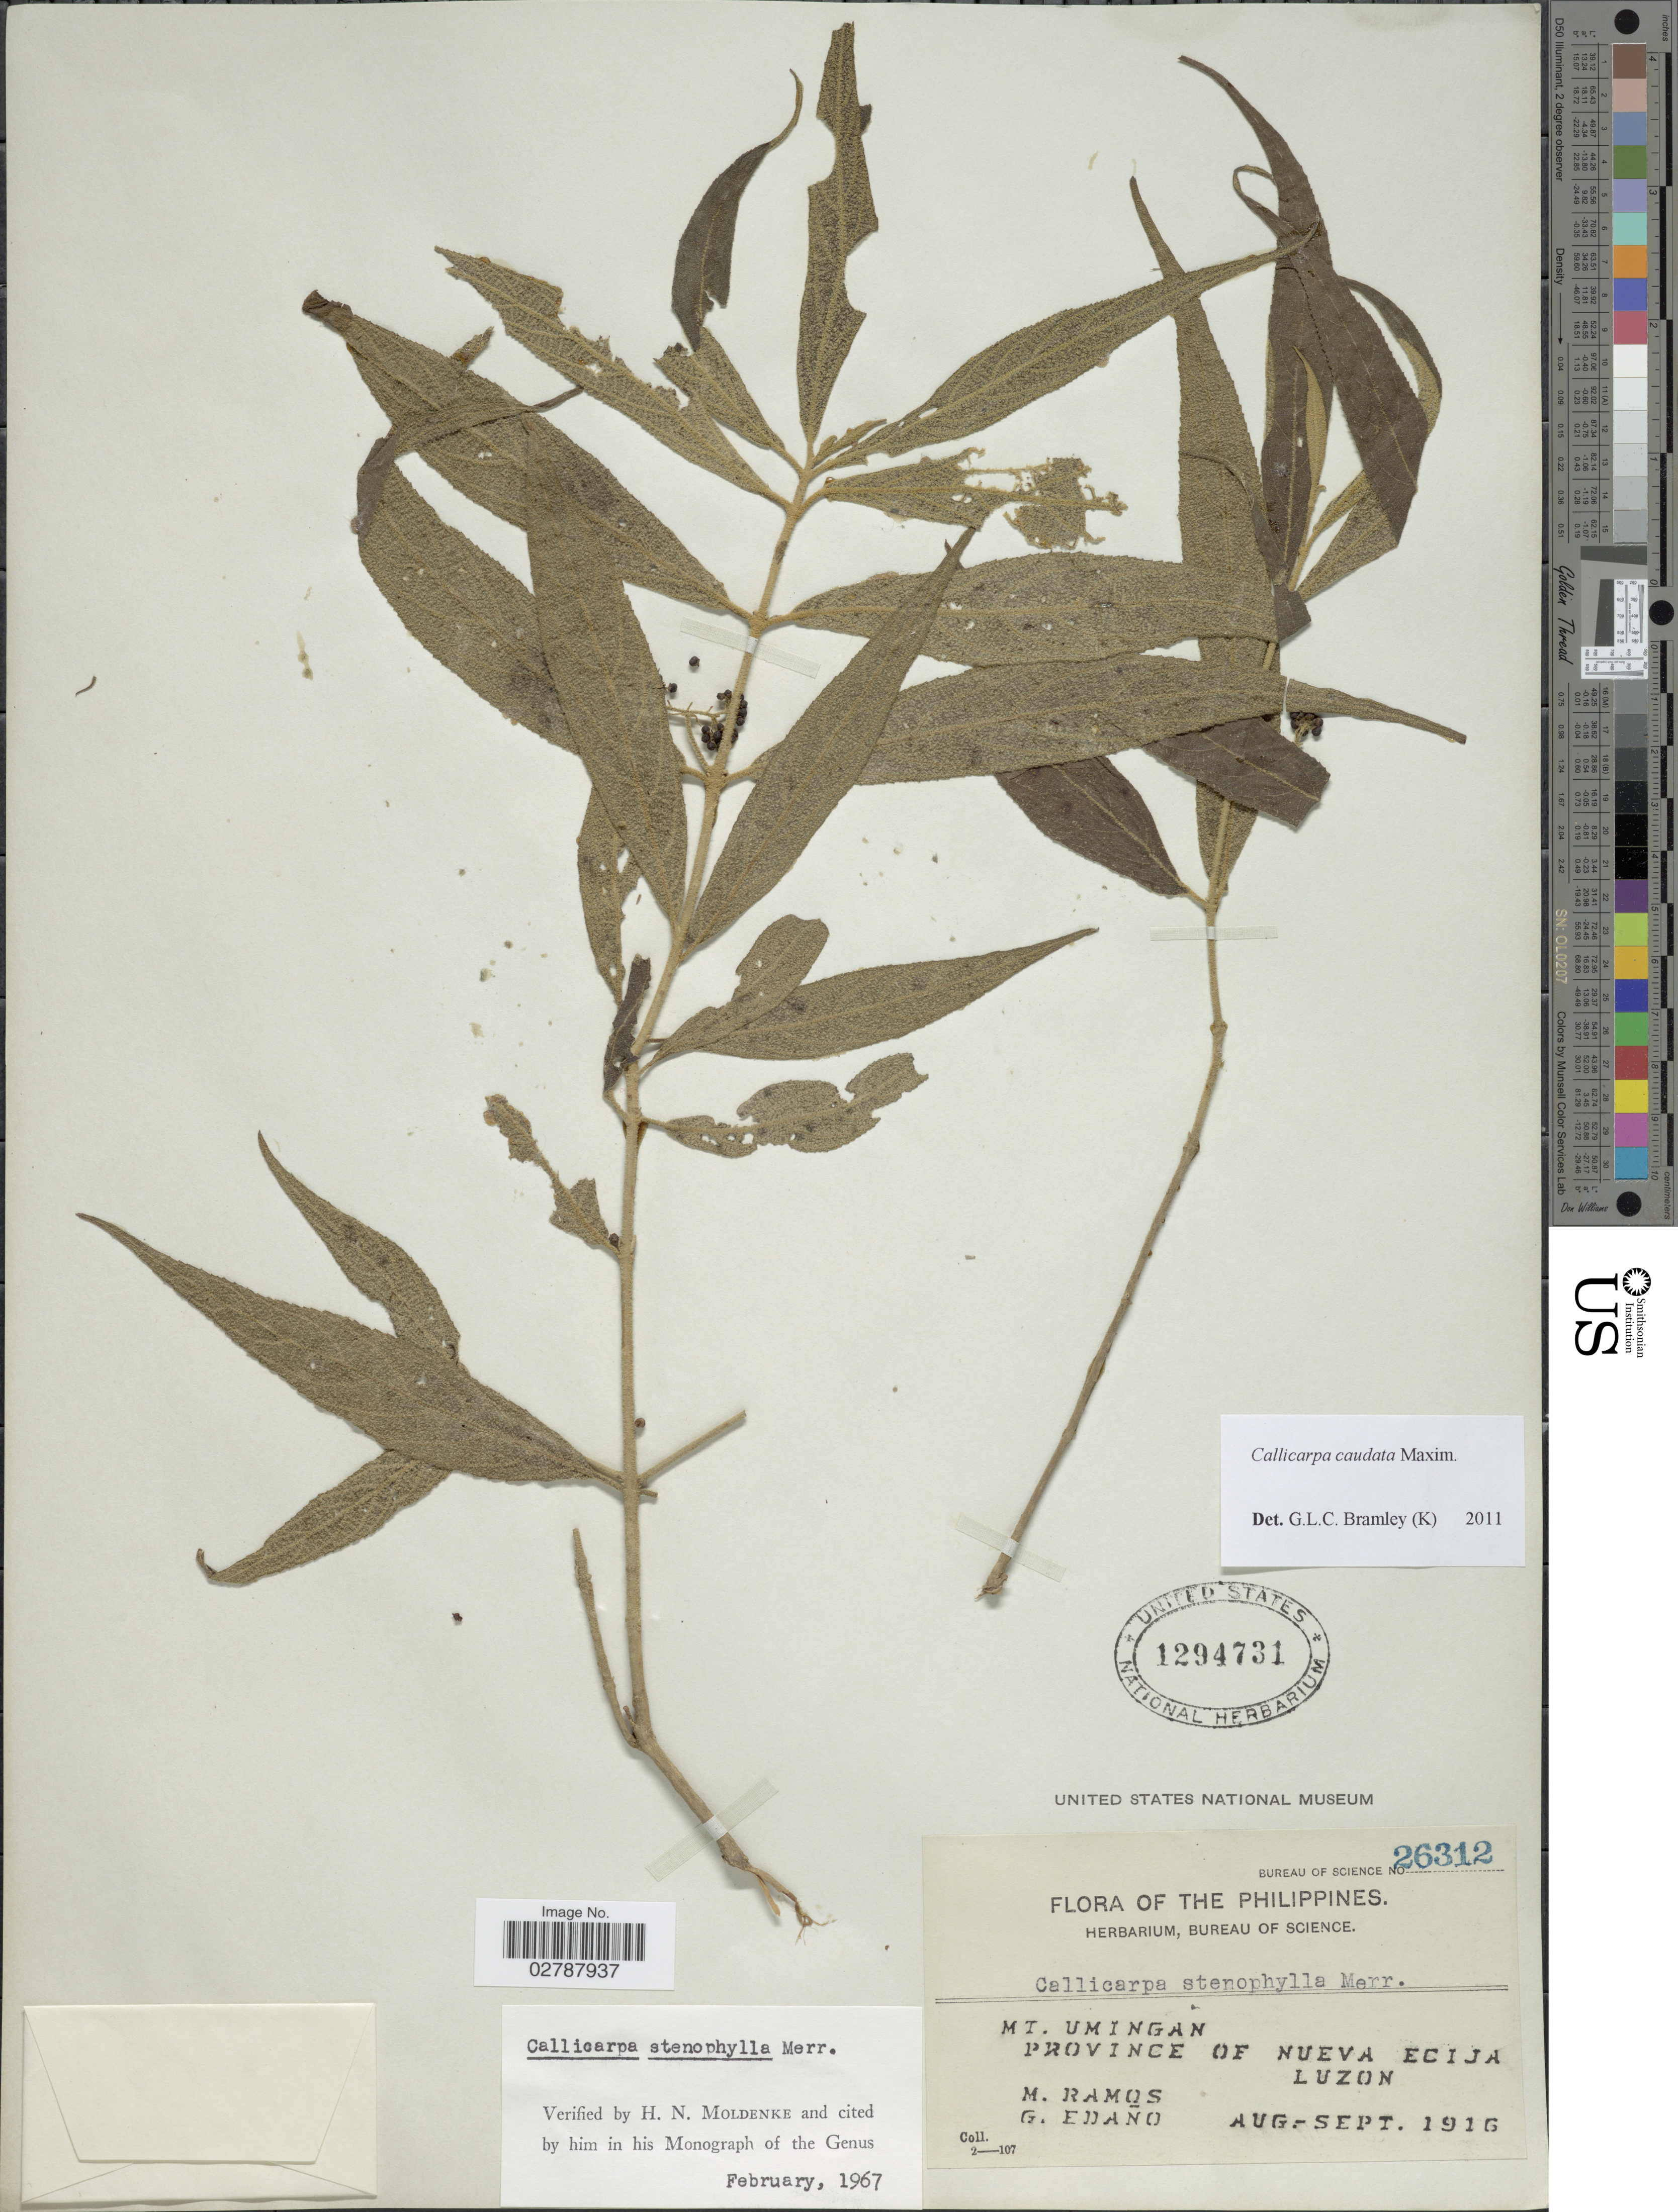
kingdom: Plantae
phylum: Tracheophyta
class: Magnoliopsida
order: Lamiales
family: Lamiaceae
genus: Callicarpa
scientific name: Callicarpa caudata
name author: Maxim.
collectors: M. Ramos & G. Edaño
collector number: Bureau of Science26312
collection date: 1916-08/1916-09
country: Philippines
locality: Mt. Umingan. Province of Nueva Ecija. Luzon.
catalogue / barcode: US 1294731